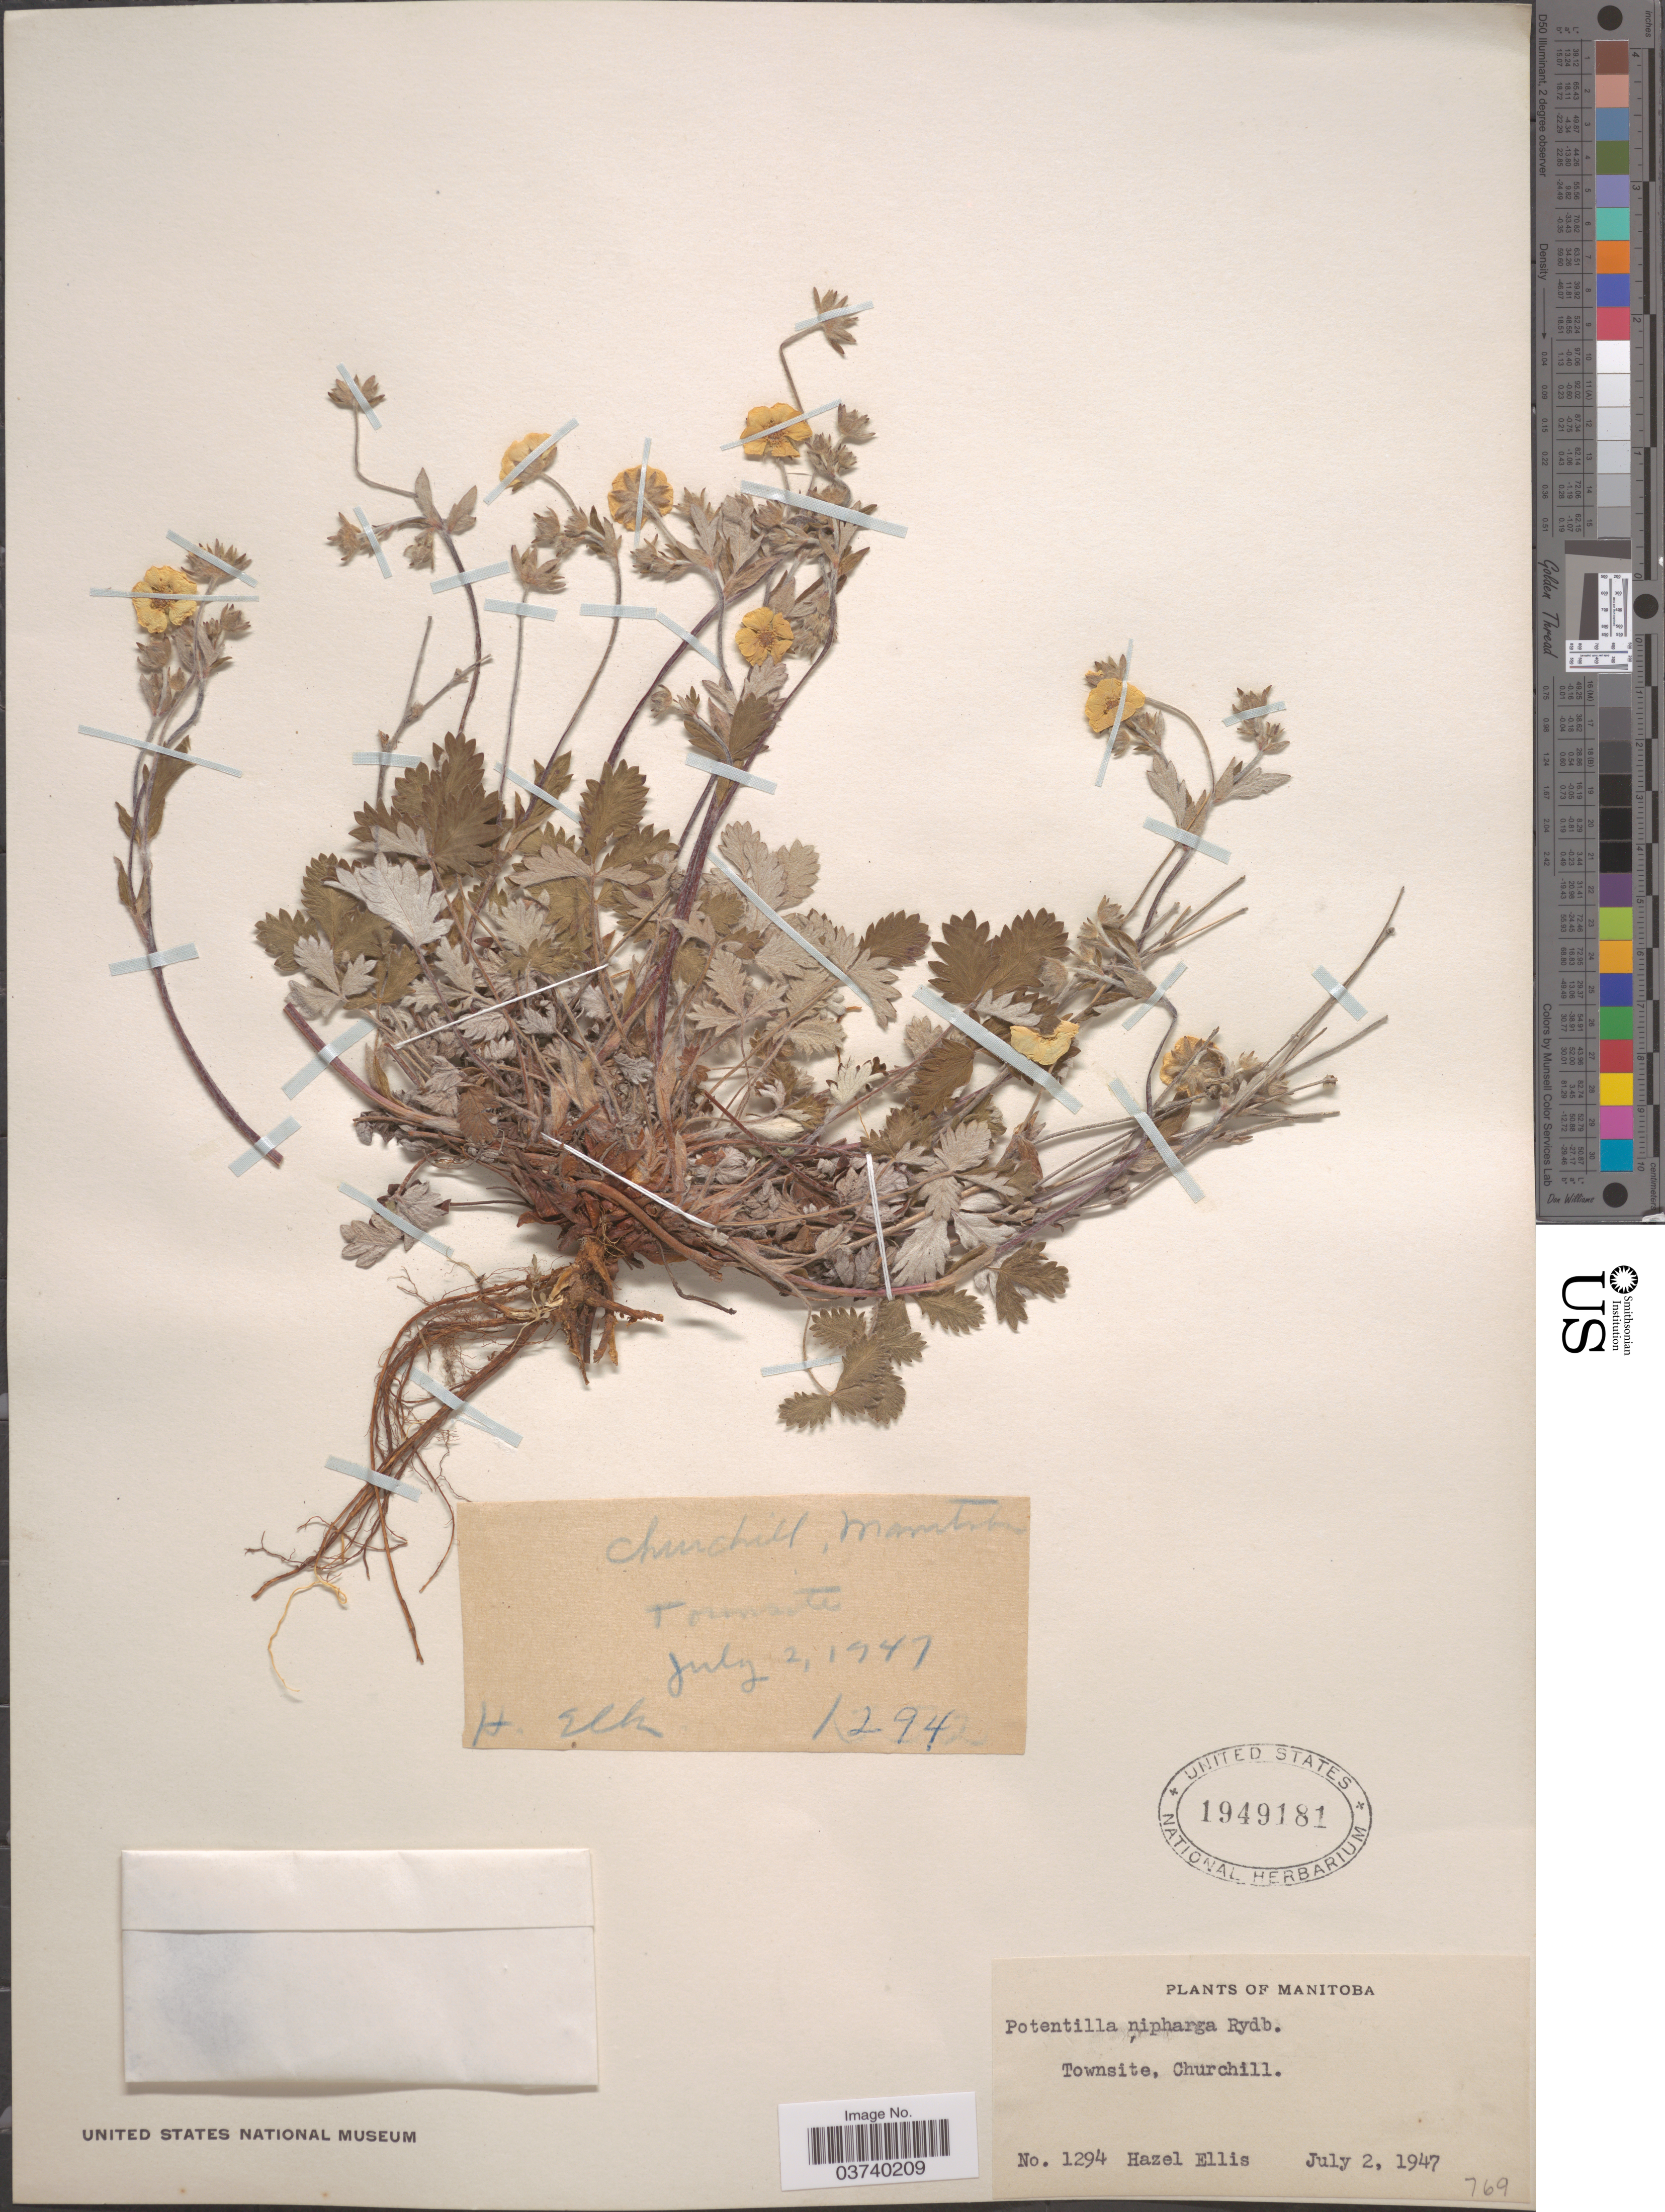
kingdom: Plantae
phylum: Tracheophyta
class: Magnoliopsida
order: Rosales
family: Rosaceae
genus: Potentilla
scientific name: Potentilla nivea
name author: L.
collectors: H. Ellis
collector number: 1294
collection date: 1947-07-02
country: Canada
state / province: Manitoba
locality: Townsite, Churchill.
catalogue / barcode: US 1949181